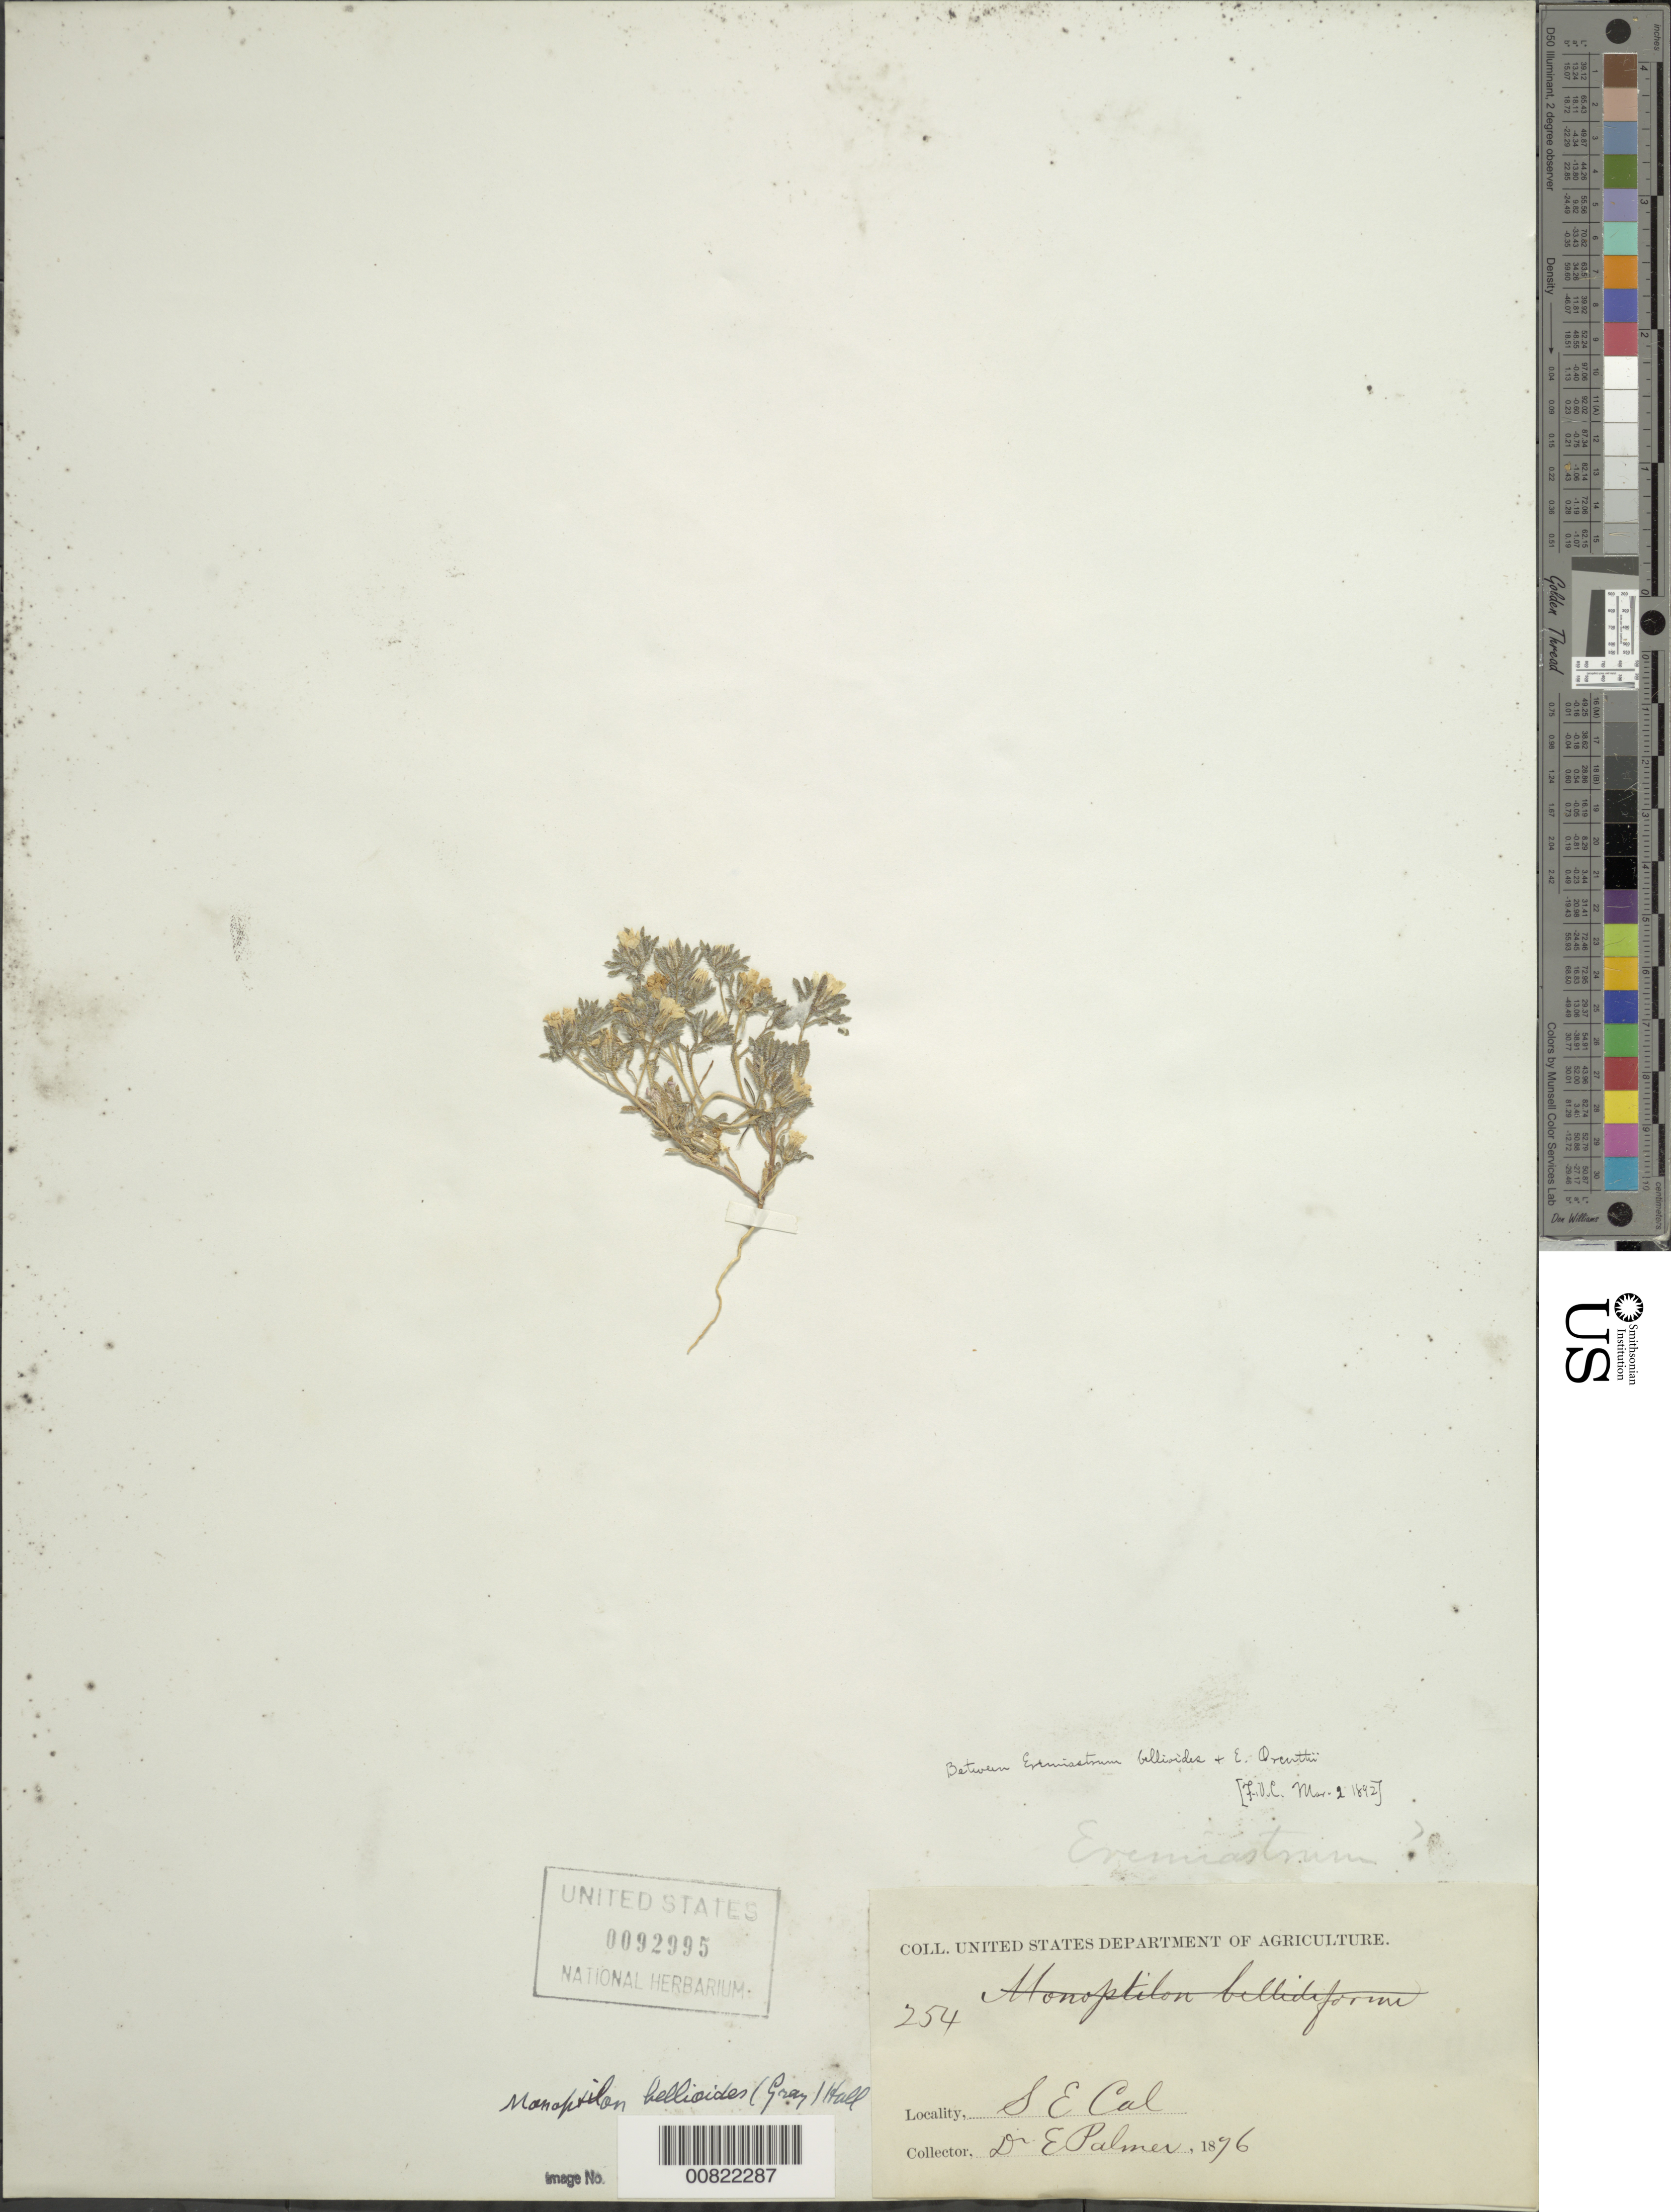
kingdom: Plantae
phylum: Tracheophyta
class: Magnoliopsida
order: Asterales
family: Asteraceae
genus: Monoptilon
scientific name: Monoptilon bellioides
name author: (A. Gray) H.M. Hall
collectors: E. Palmer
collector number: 254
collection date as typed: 1876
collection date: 1876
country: United States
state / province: California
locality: SE California.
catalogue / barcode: US 92995